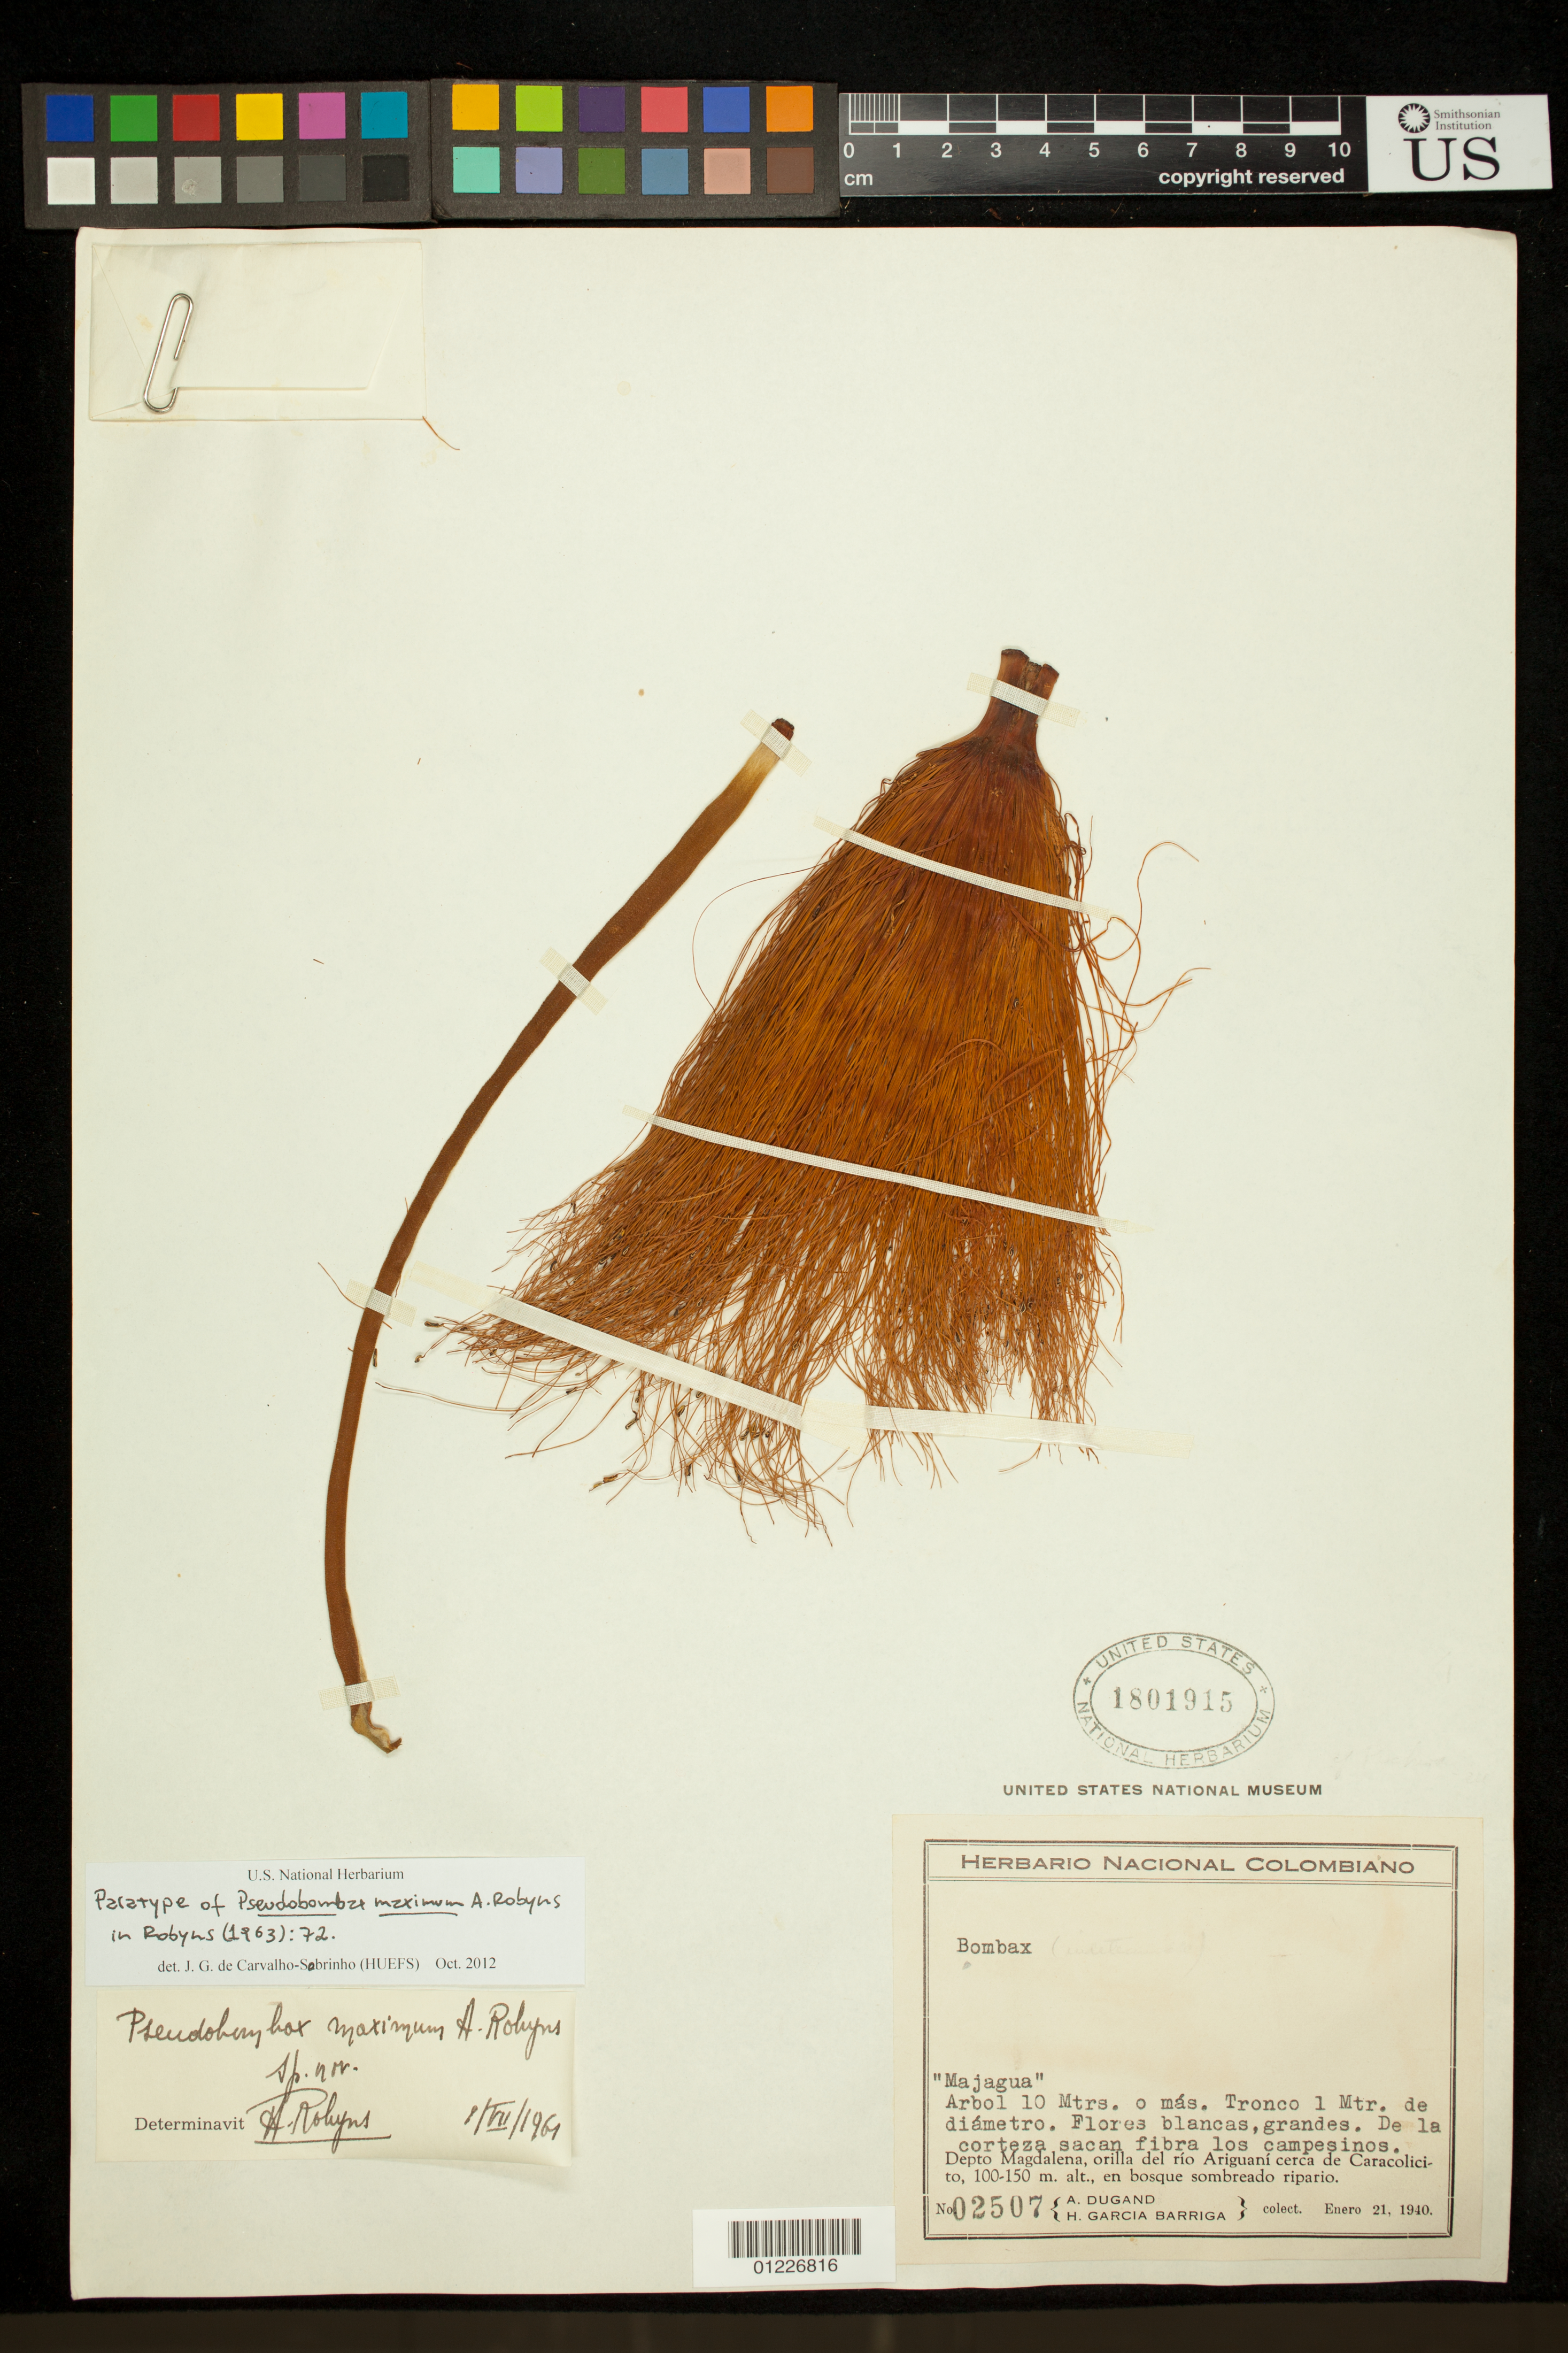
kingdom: Plantae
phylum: Tracheophyta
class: Magnoliopsida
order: Malvales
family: Malvaceae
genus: Pseudobombax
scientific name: Pseudobombax maximum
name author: A. Robyns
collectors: A. Dugand & H. García Barriga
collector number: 2507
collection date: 1940-01-21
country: Colombia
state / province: Magdalena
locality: Orilla del rio Ariguani cerca de Caracolicito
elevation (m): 100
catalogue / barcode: US 1801915